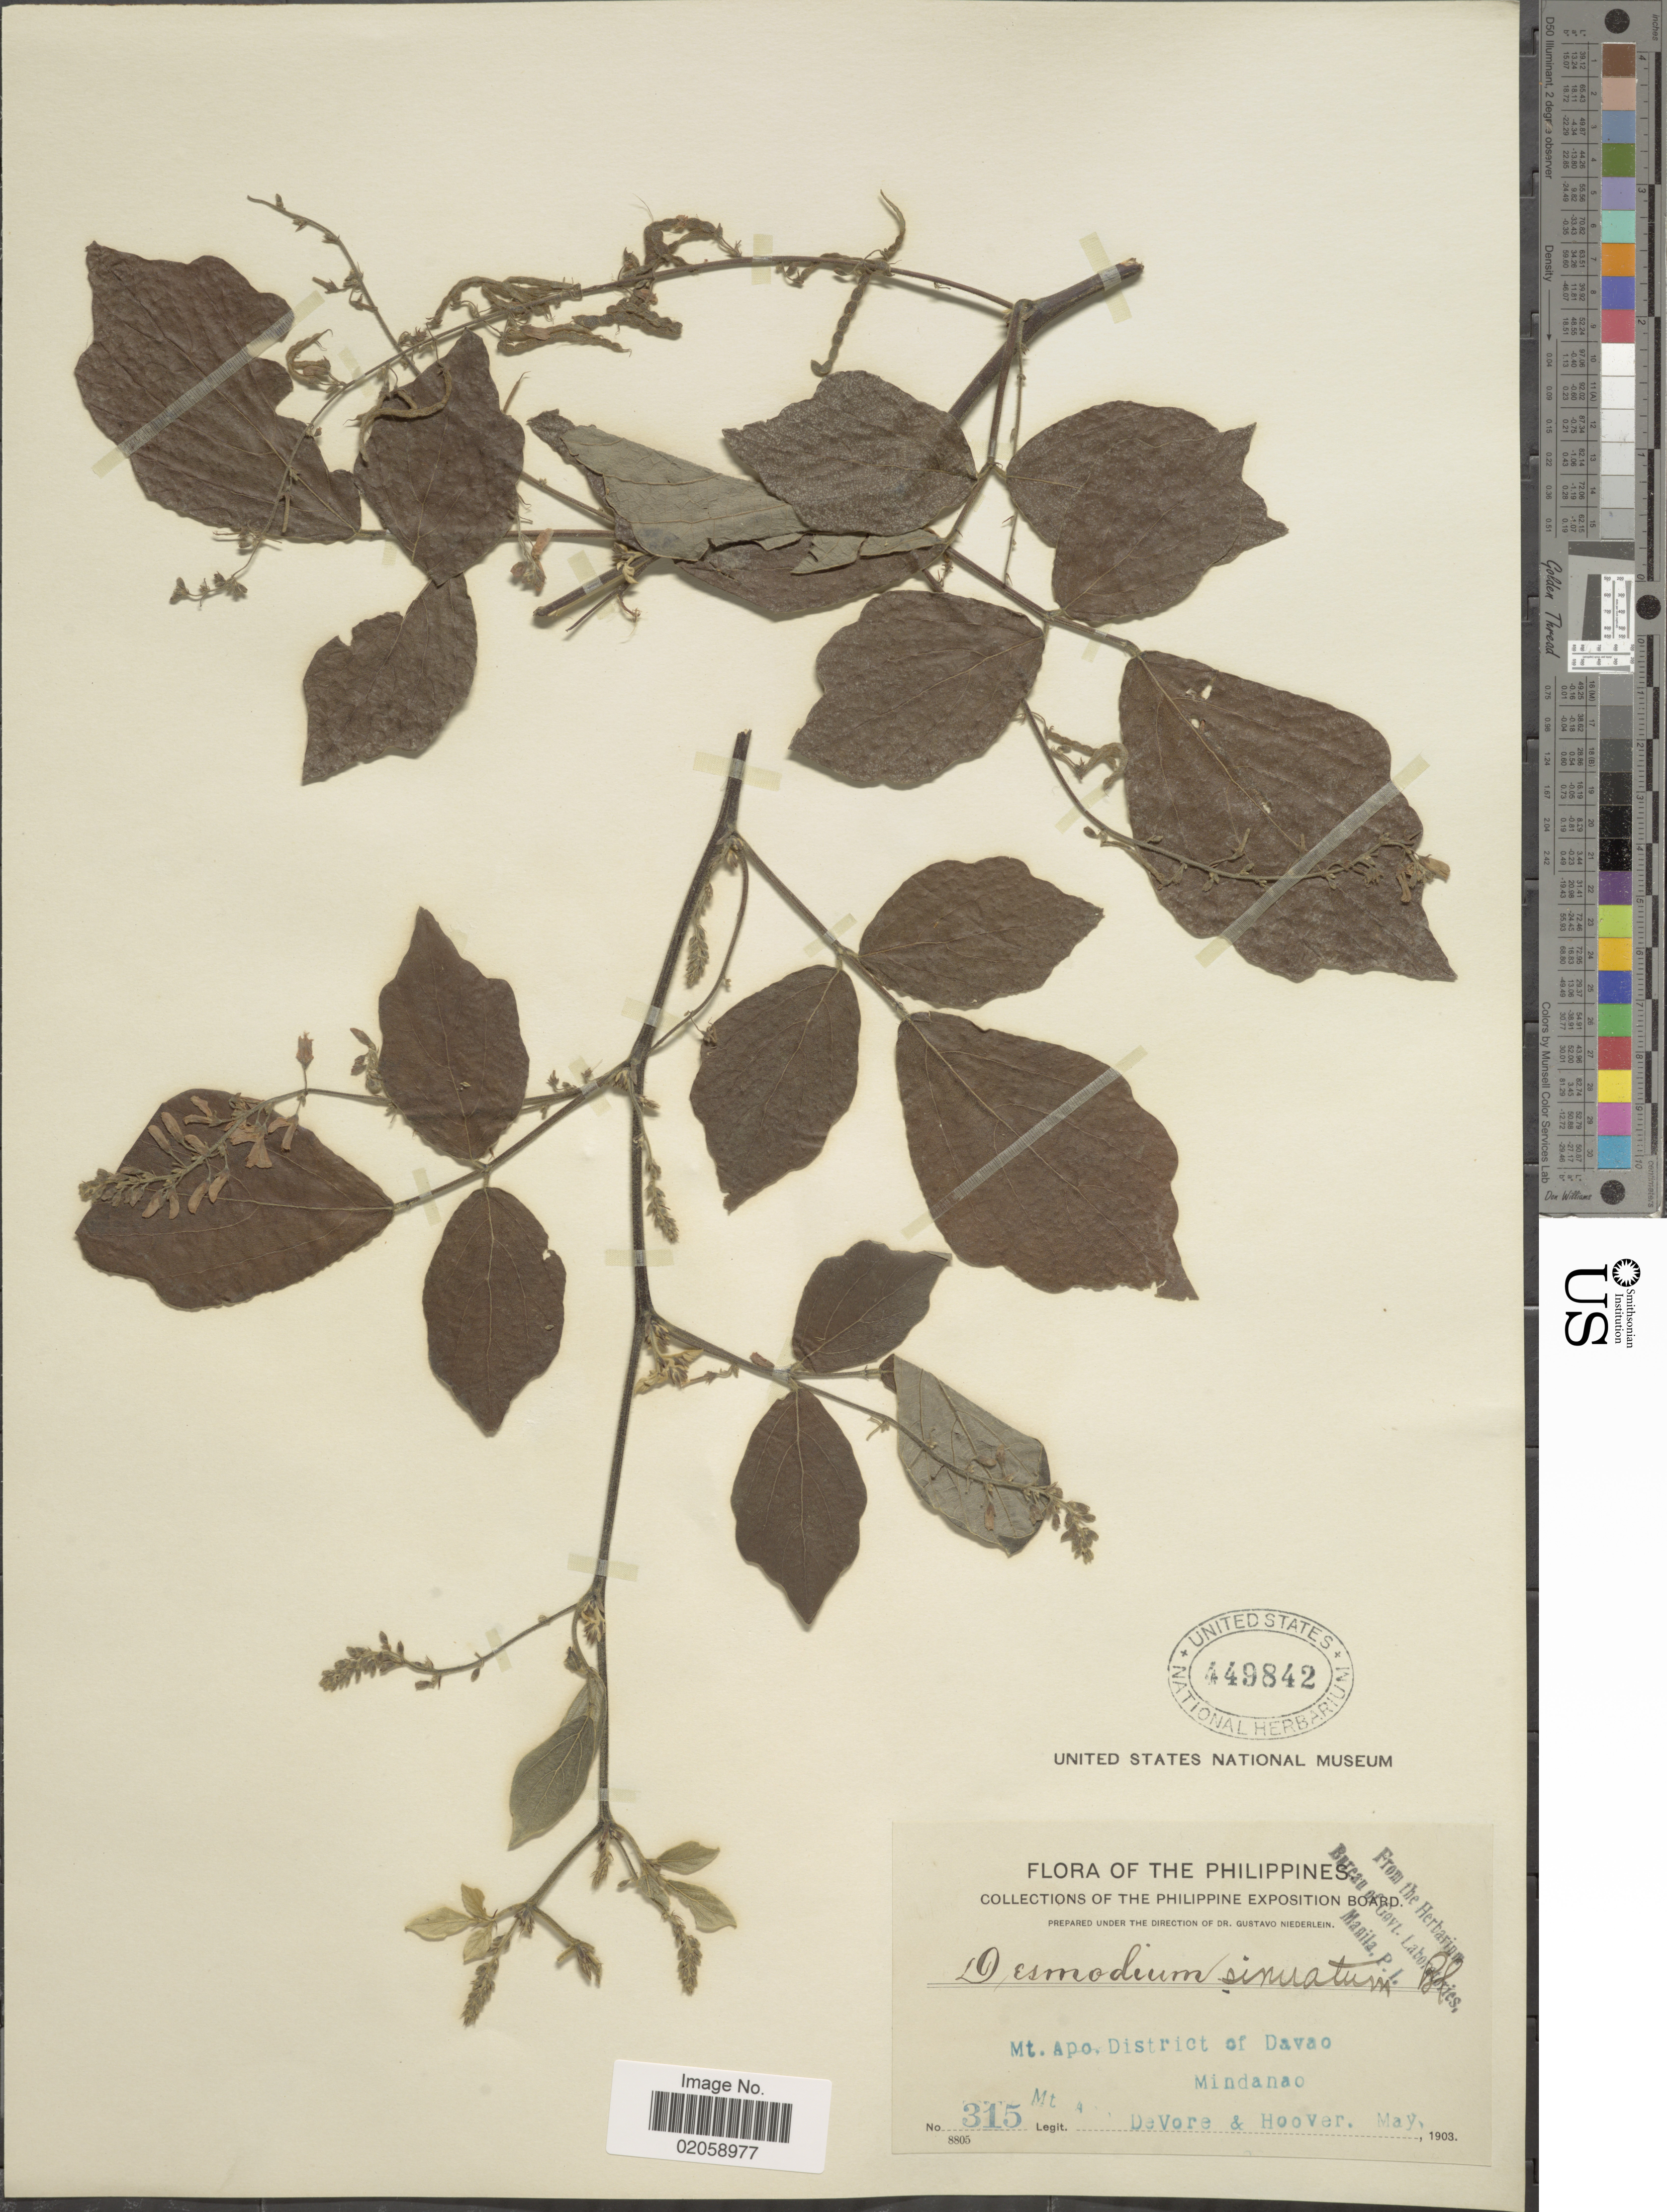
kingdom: Plantae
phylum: Tracheophyta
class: Magnoliopsida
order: Fabales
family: Fabaceae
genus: Puhuaea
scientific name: Puhuaea sequax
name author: (Wall.) H. Ohashi & K. Ohashi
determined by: Strong, Mark T., (BOT), Smithsonian Institution - National Museum of Natural History (UNITED STATES)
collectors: -. DeVore & -- Hoover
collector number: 315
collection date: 1903-05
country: Philippines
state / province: Davao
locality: Mt. Apo, District of Davao. Mindanao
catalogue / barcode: US 449842